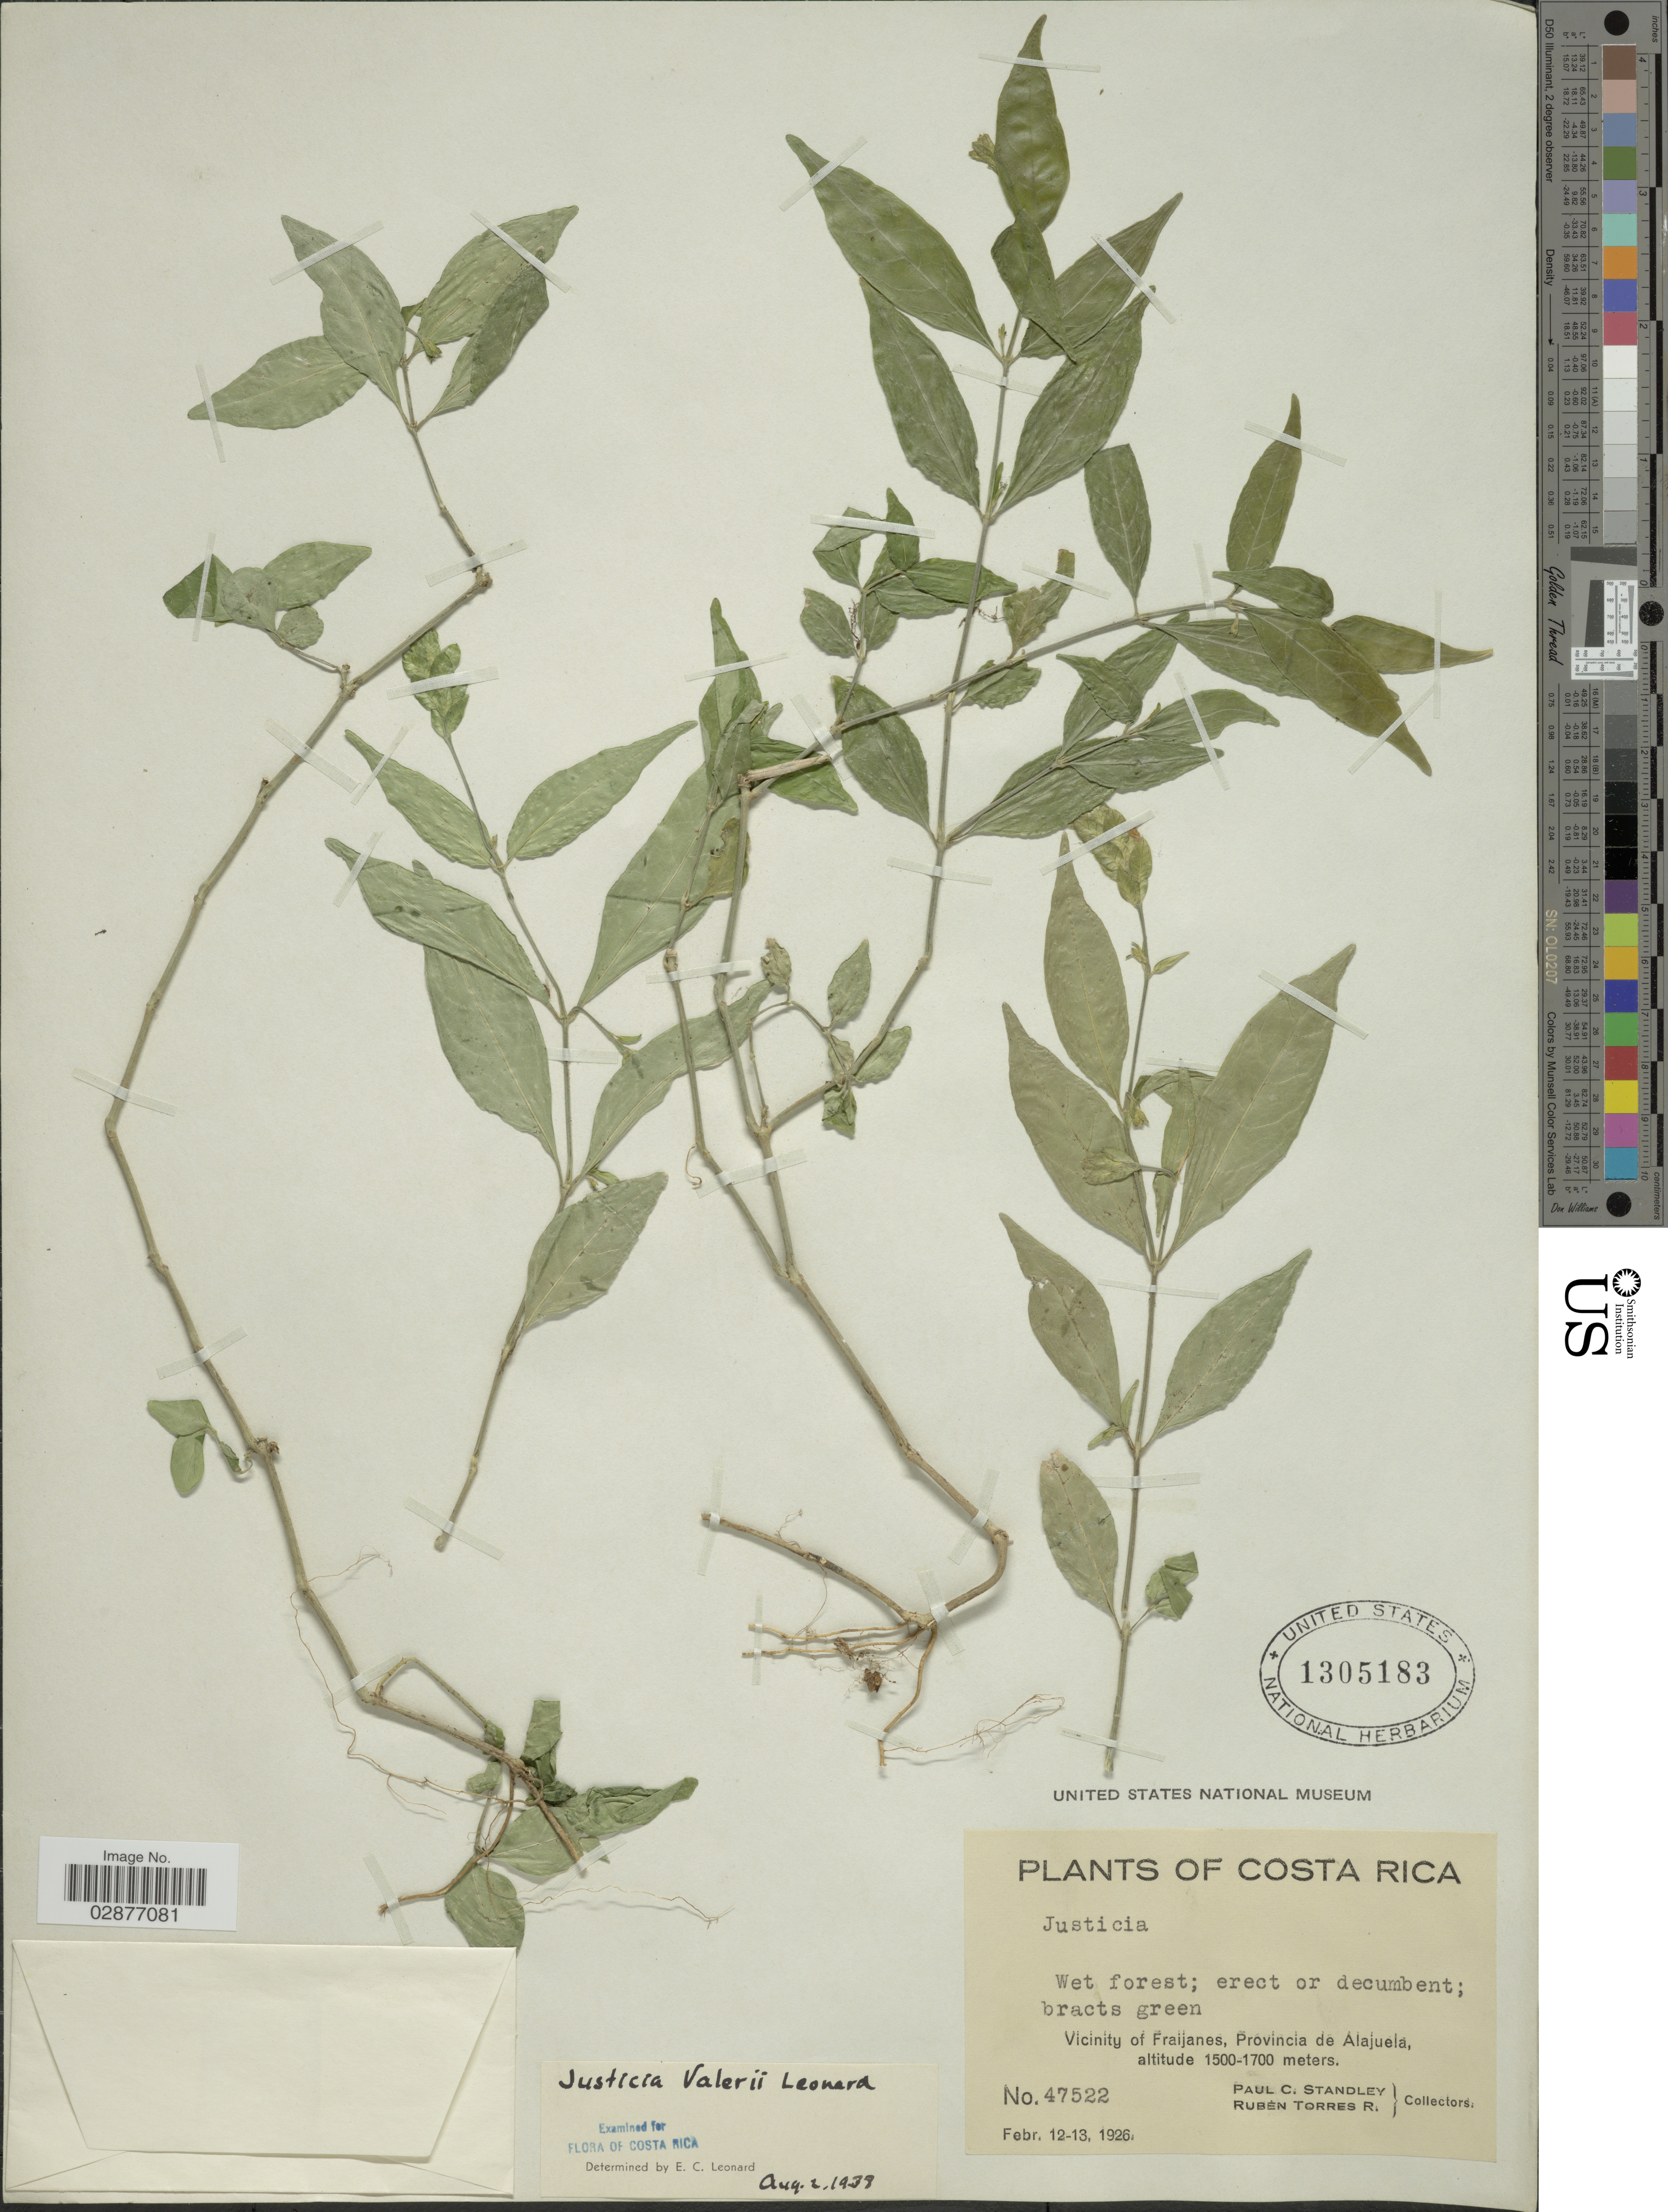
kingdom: Plantae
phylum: Tracheophyta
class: Magnoliopsida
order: Lamiales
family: Acanthaceae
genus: Justicia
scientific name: Justicia valerioi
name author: Leonard in Standl.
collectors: P. C. Standley & R. Torres Rojas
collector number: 47522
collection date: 1926-02-12/1926-02-13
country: Costa Rica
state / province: Alajuela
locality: Vicinity of Fraijanes.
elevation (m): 1500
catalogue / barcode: US 1305183